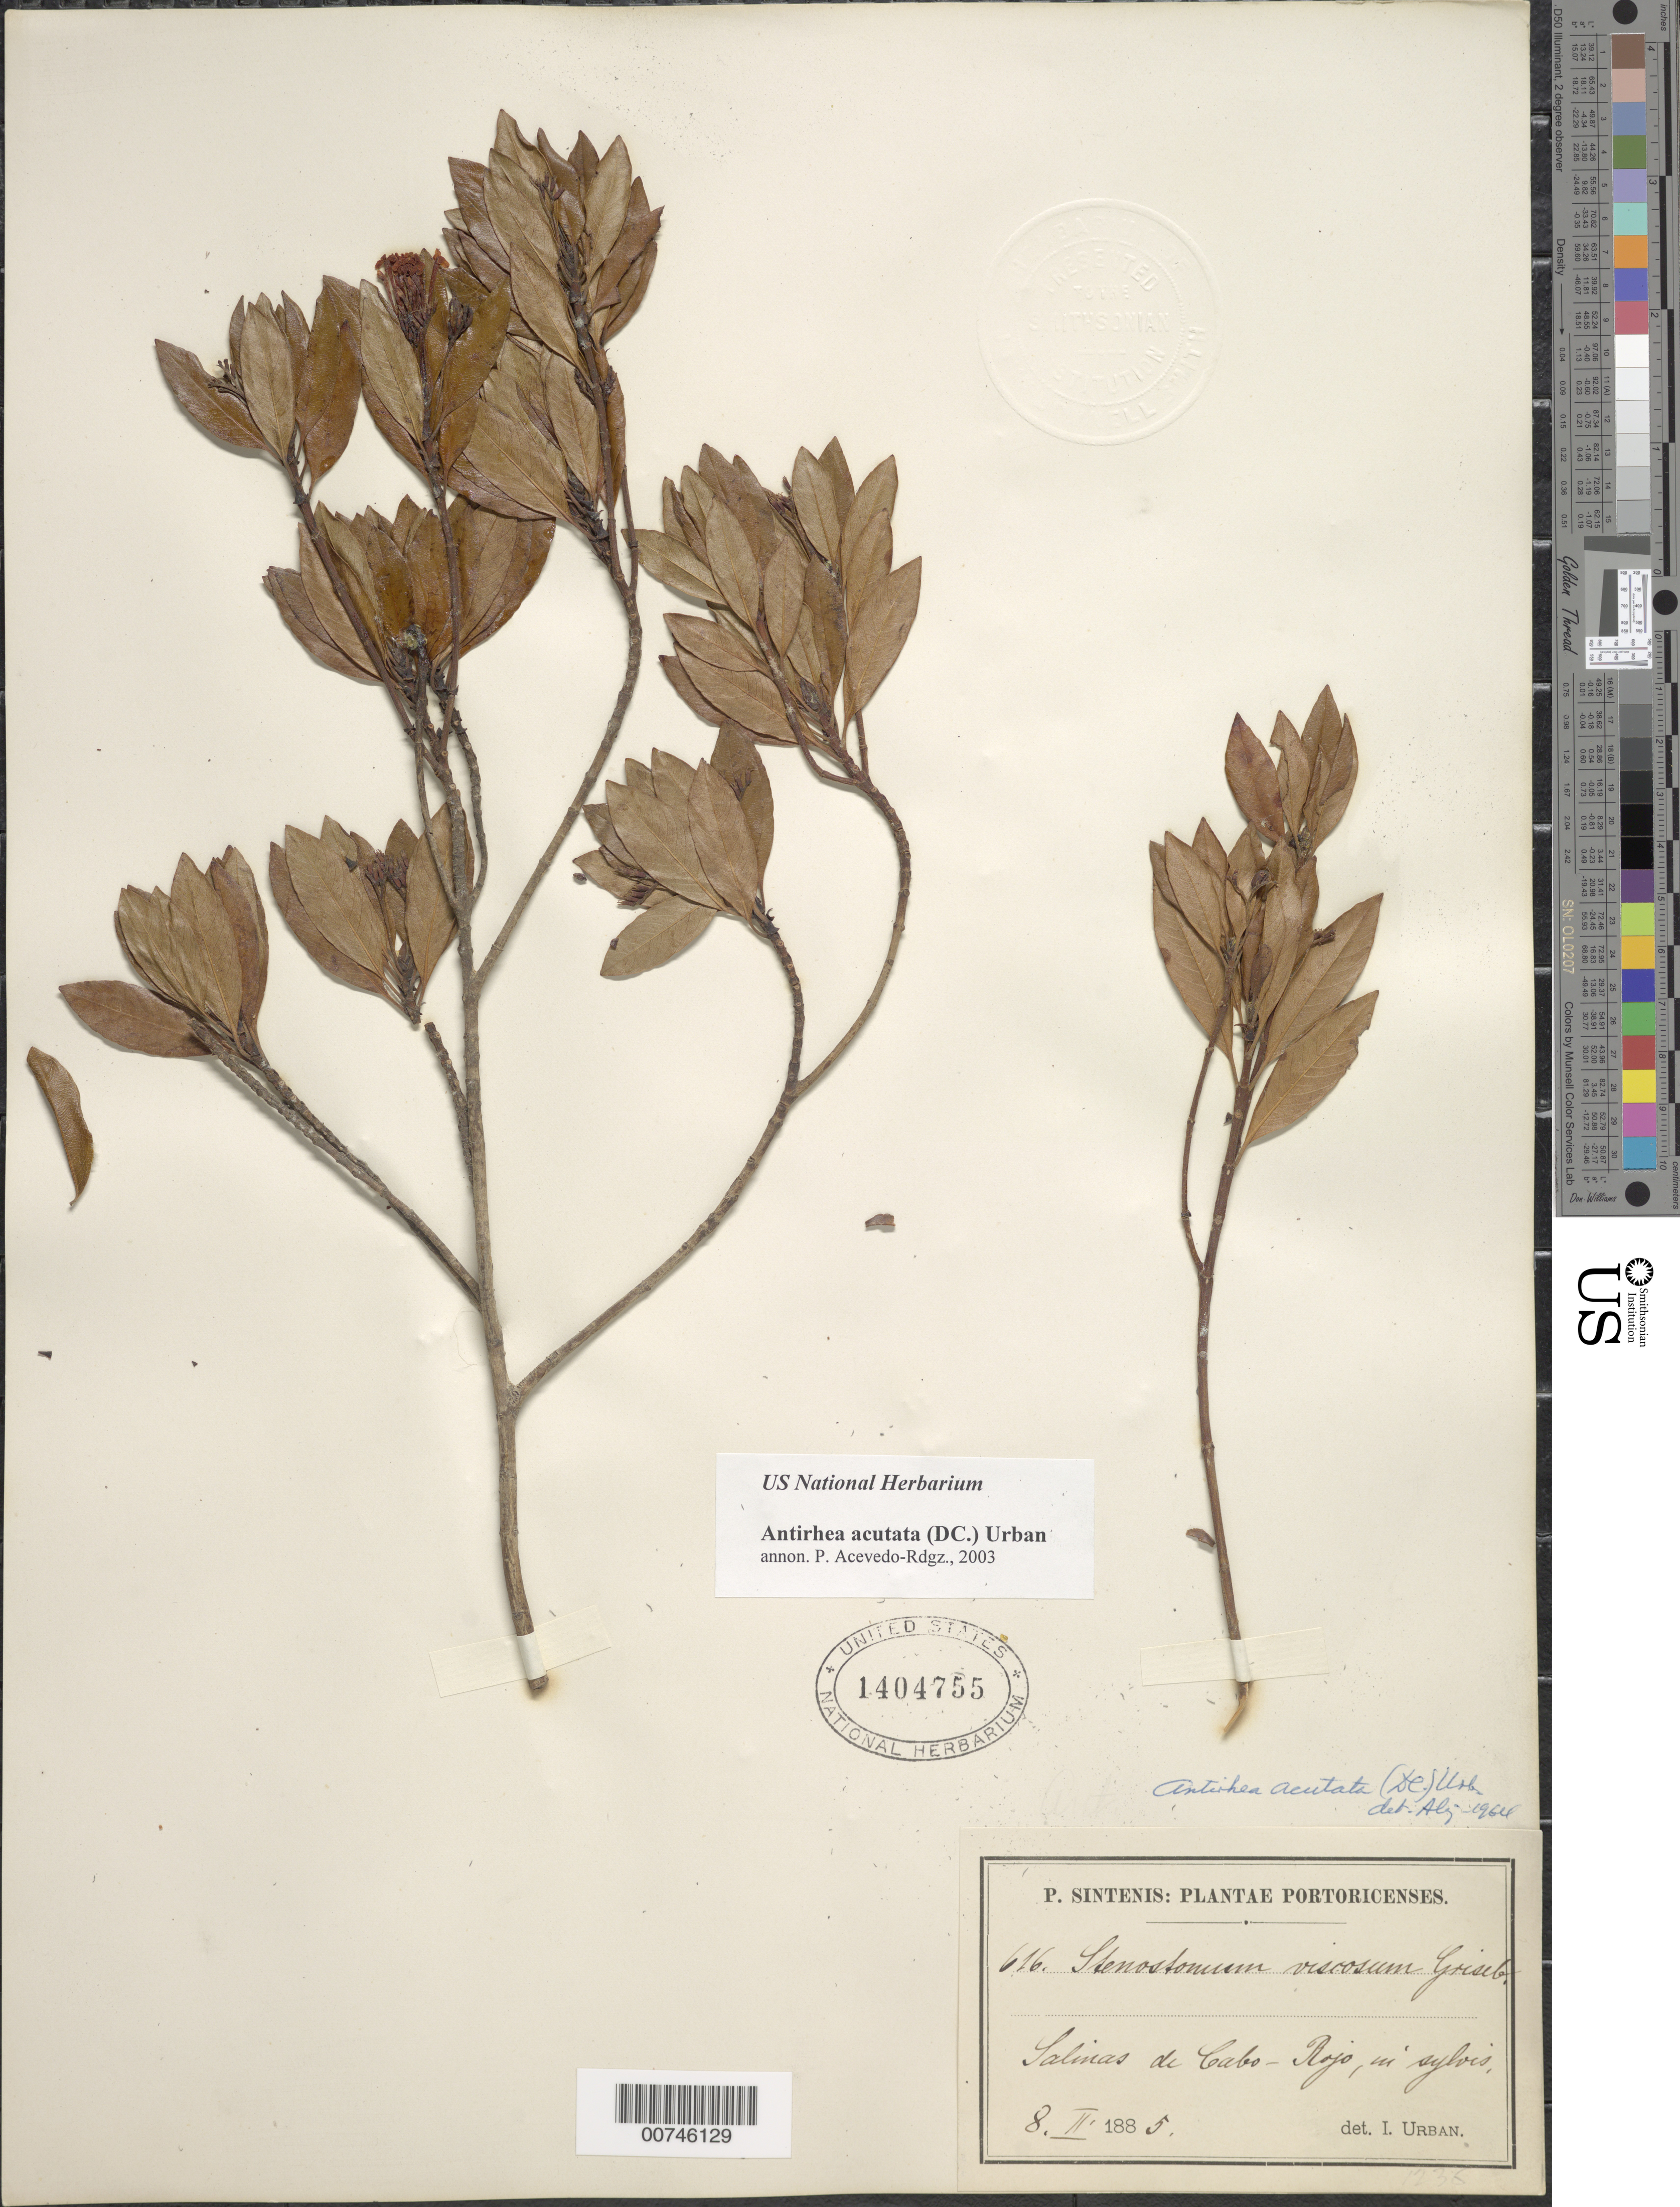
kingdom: Plantae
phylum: Tracheophyta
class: Magnoliopsida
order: Gentianales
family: Rubiaceae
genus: Stenostomum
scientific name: Stenostomum acutatum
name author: DC.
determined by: Acevedo-Rodríguez, P., (BOT), Smithsonian Institution - National Museum of Natural History (UNITED STATES)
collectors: P. Sintenis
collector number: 616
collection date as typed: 08 Feb 1885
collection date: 1885-02-08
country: Puerto Rico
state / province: Cabo Rojo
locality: Salinas de Cabo Rojo, in sylvis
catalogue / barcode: US 1404755